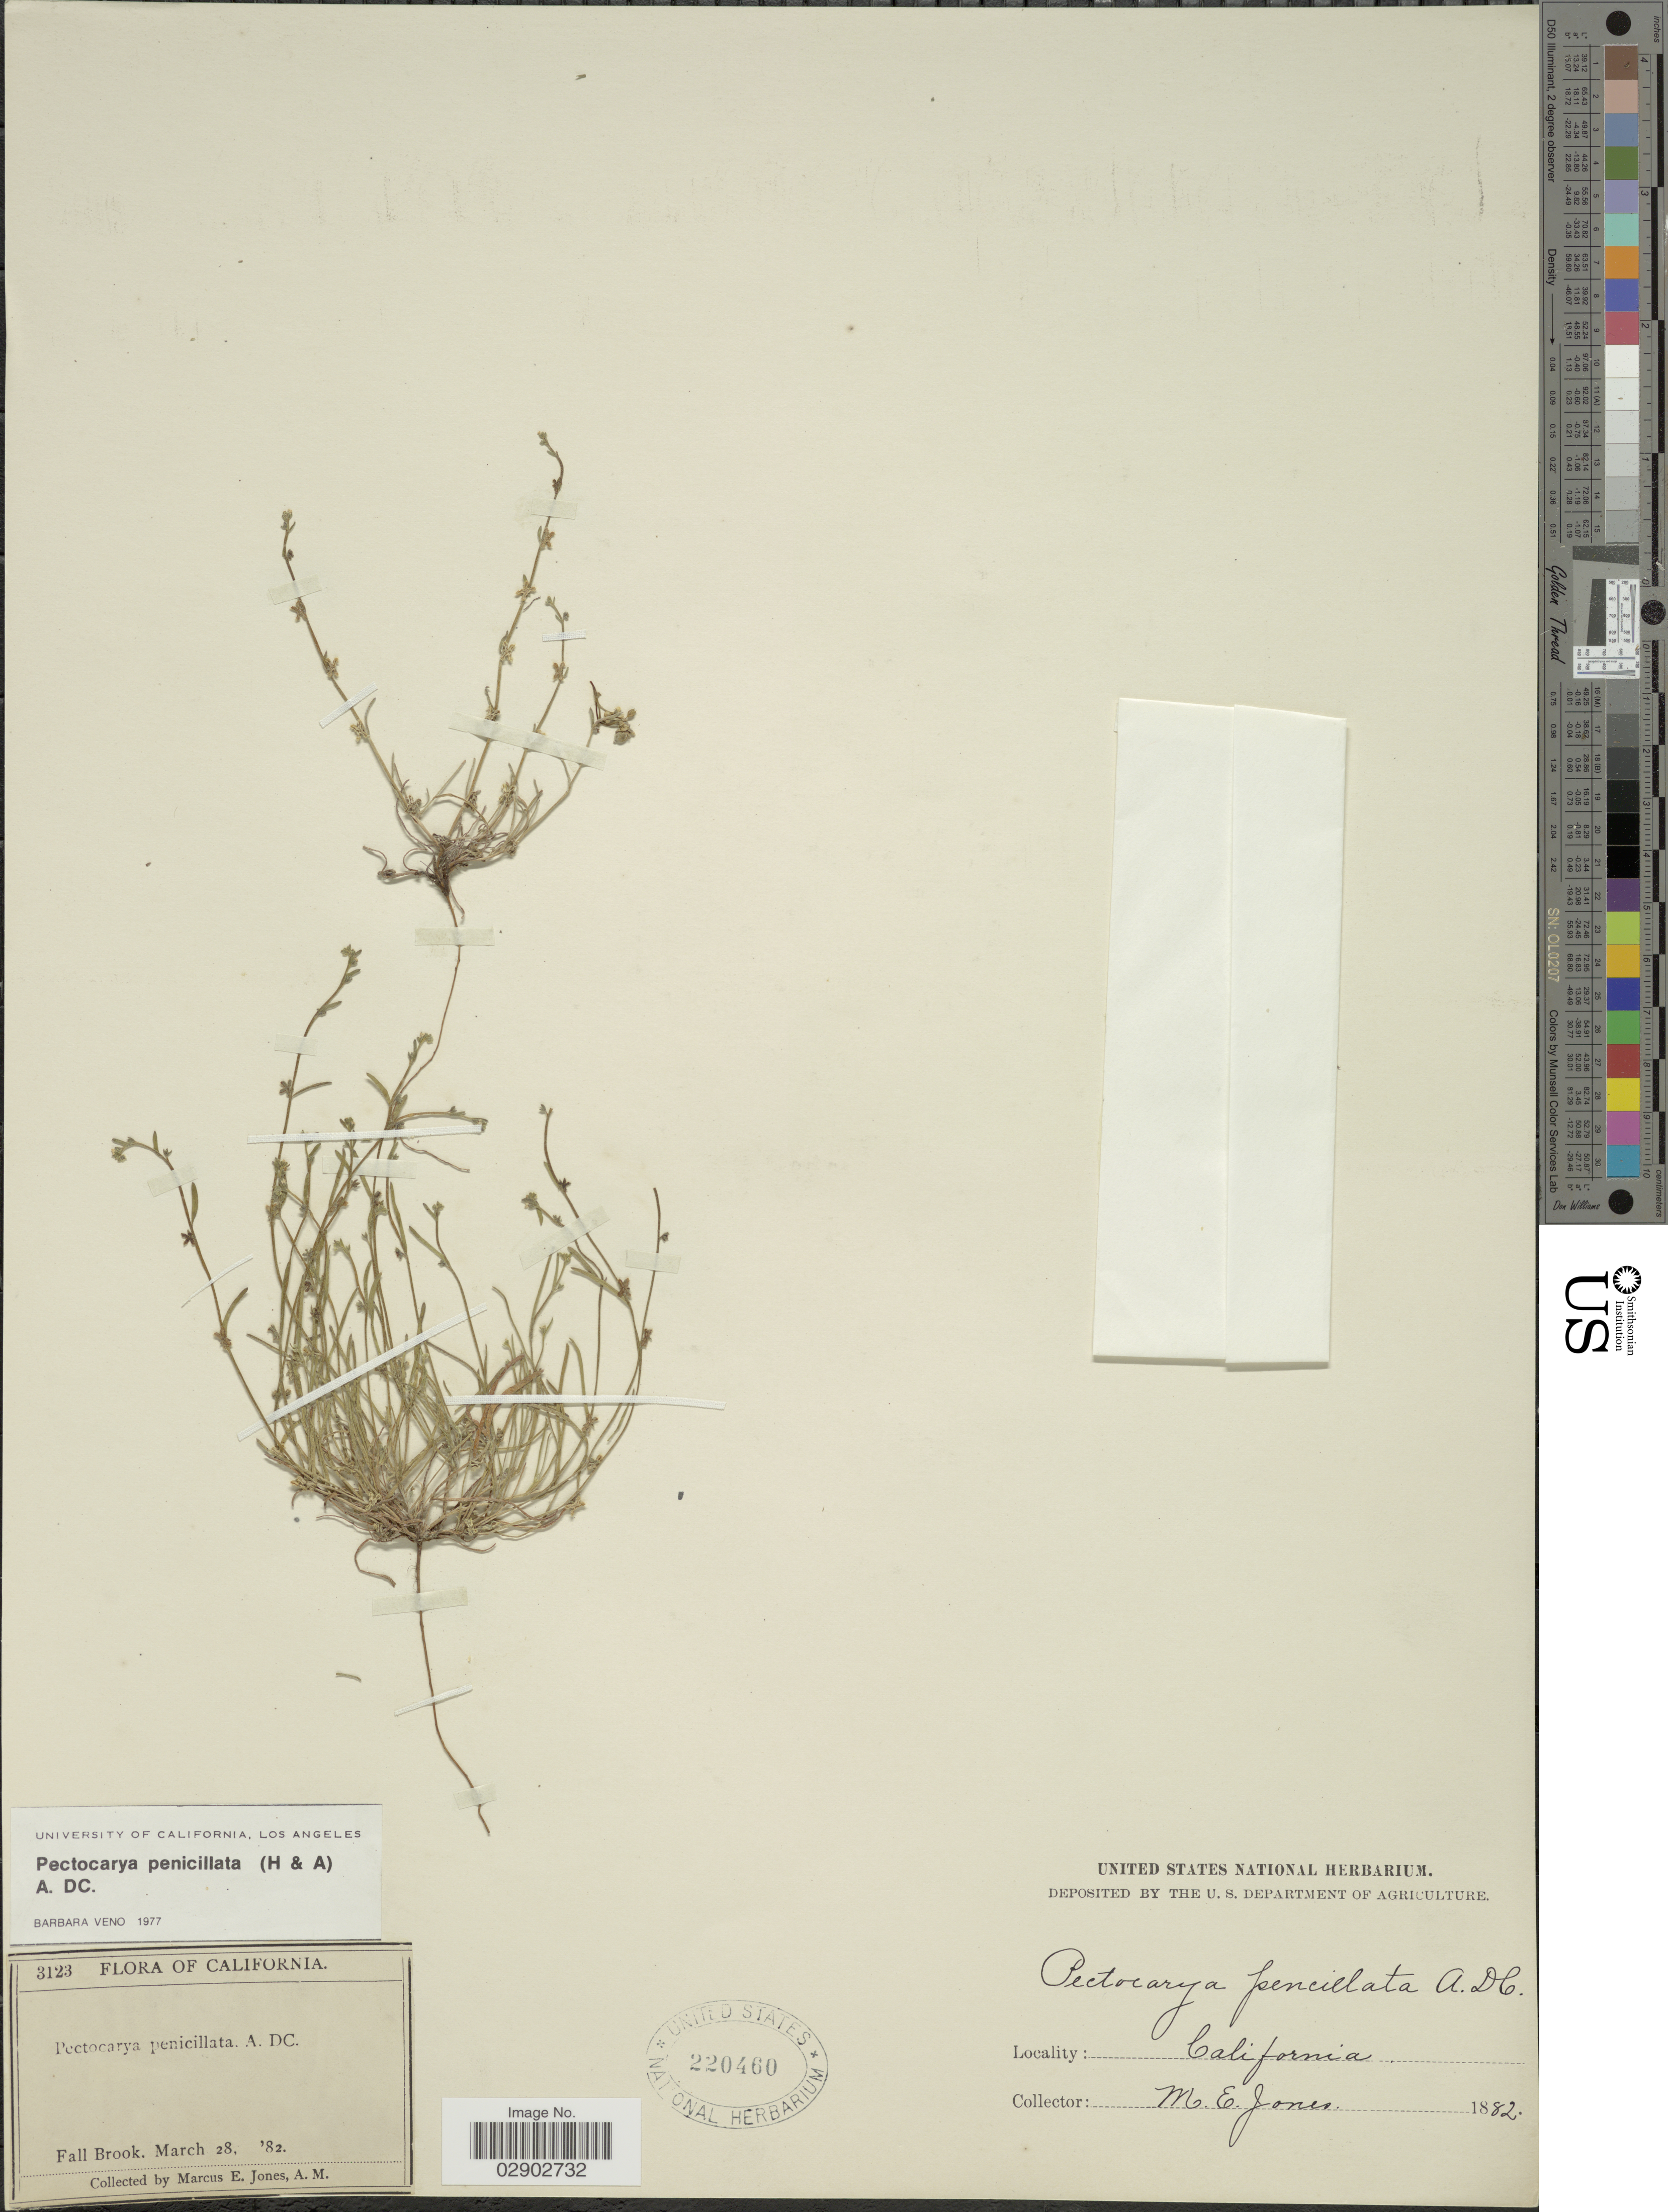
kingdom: Plantae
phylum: Tracheophyta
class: Magnoliopsida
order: Boraginales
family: Boraginaceae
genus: Pectocarya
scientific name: Pectocarya penicillata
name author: Hook. & Arn.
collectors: M. E. Jones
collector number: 3123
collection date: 1882-03-28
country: United States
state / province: California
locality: Fall Brook.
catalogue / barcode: US 220460